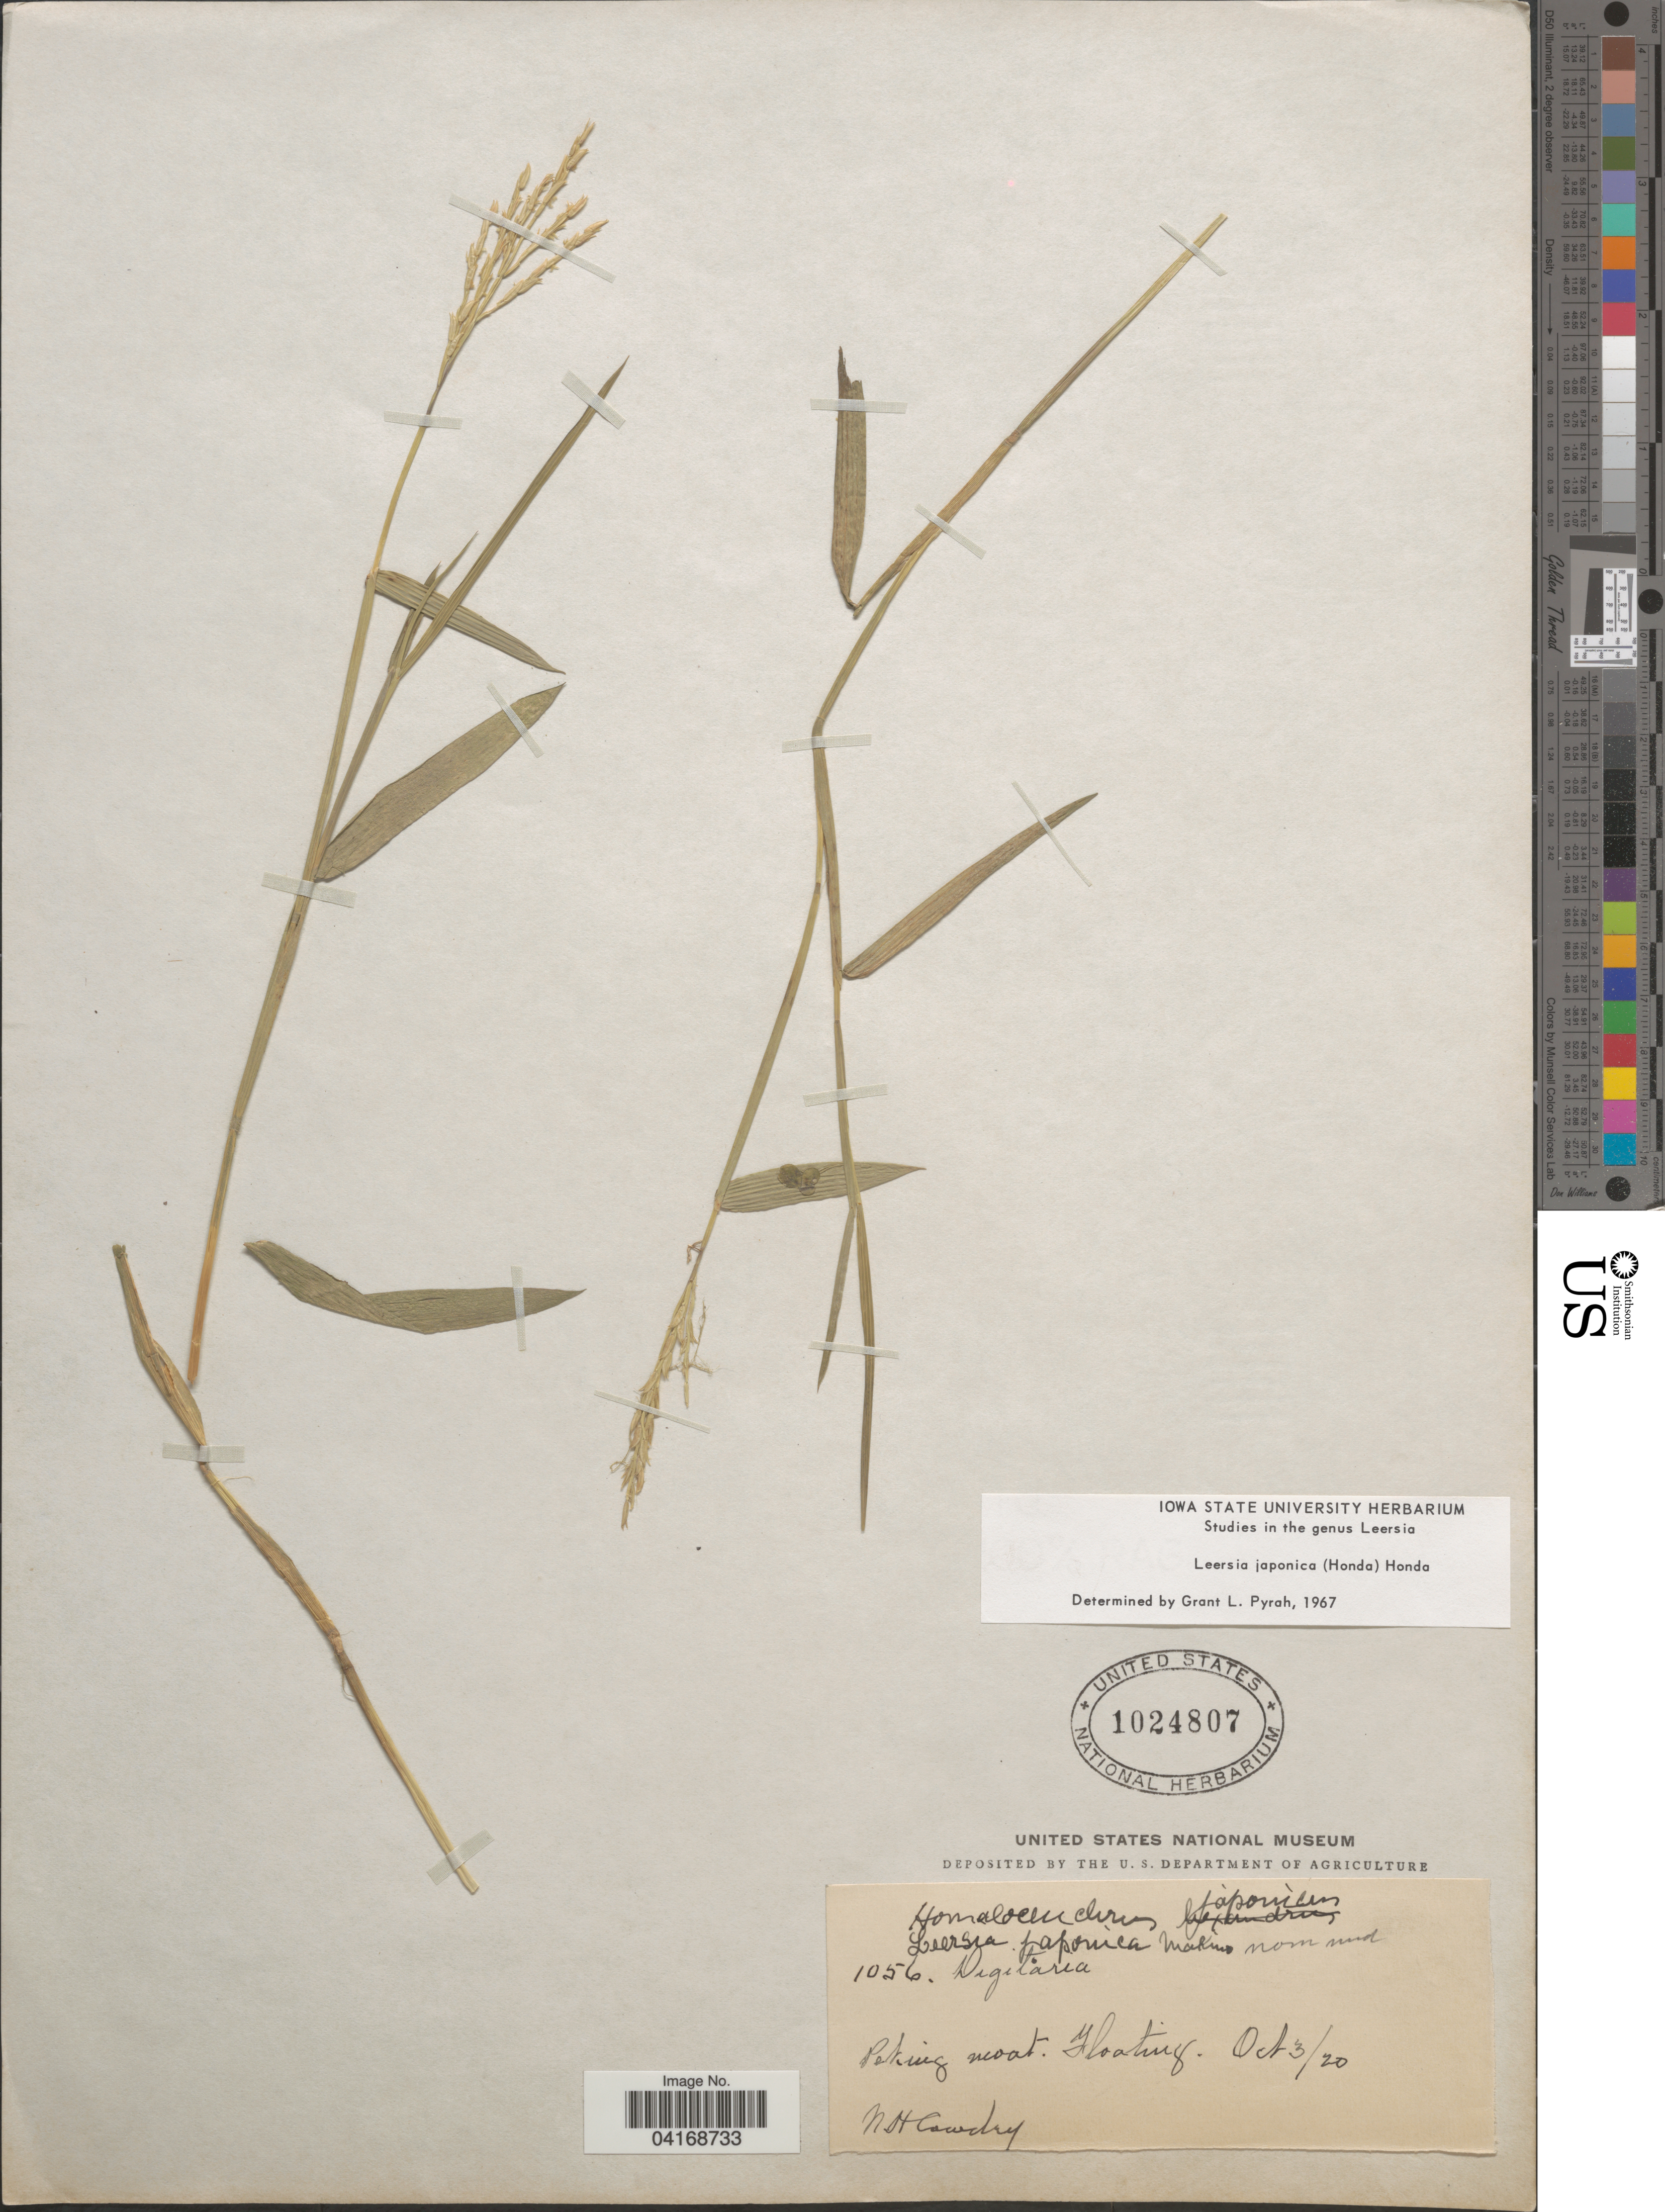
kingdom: Plantae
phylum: Tracheophyta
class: Liliopsida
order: Poales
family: Poaceae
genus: Leersia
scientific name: Leersia japonica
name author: (Makino ex Honda) Honda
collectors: N. H. Cowdry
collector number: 1056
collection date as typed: Transcribed d/m/y: 3/10/20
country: China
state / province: Beijing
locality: Peking moat. Floating.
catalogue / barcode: US 1024807